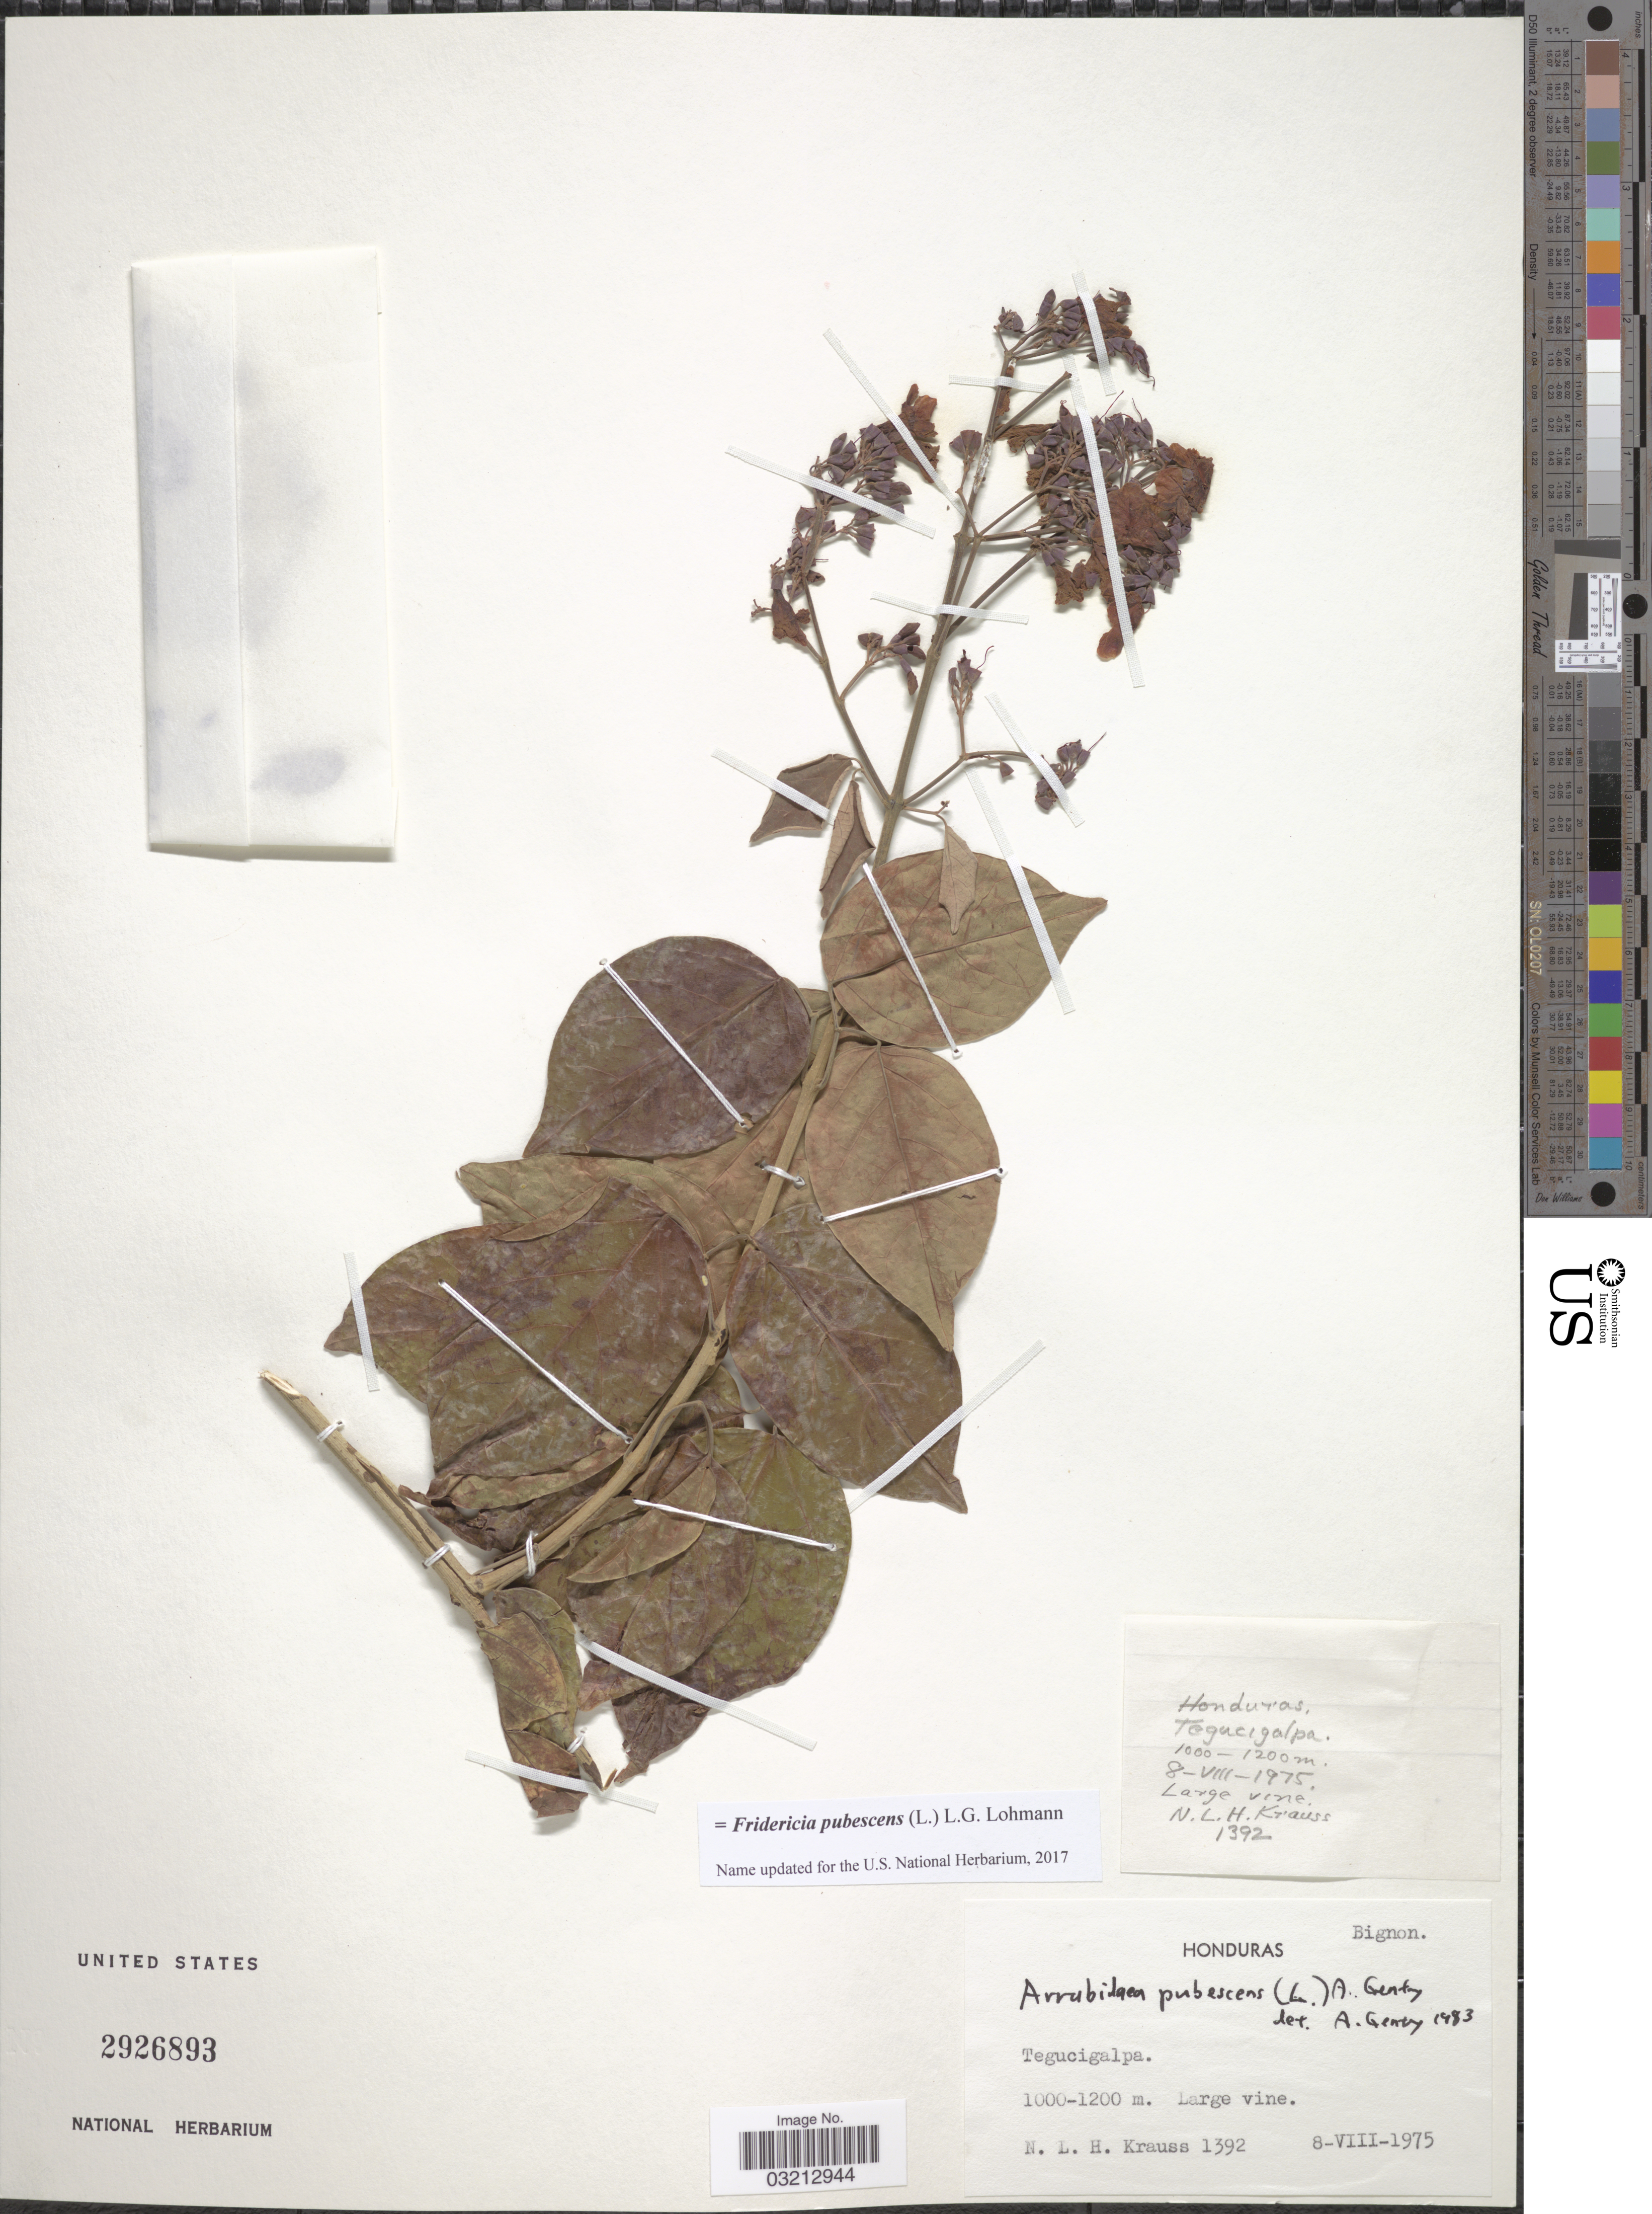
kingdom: Plantae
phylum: Tracheophyta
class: Magnoliopsida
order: Lamiales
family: Bignoniaceae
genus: Fridericia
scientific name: Fridericia pubescens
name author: (L.) L.G. Lohmann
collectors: N. Krauss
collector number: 1392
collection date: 1975-08-08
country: Honduras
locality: Tegucigalpa.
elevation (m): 1000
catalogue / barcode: US 2926893